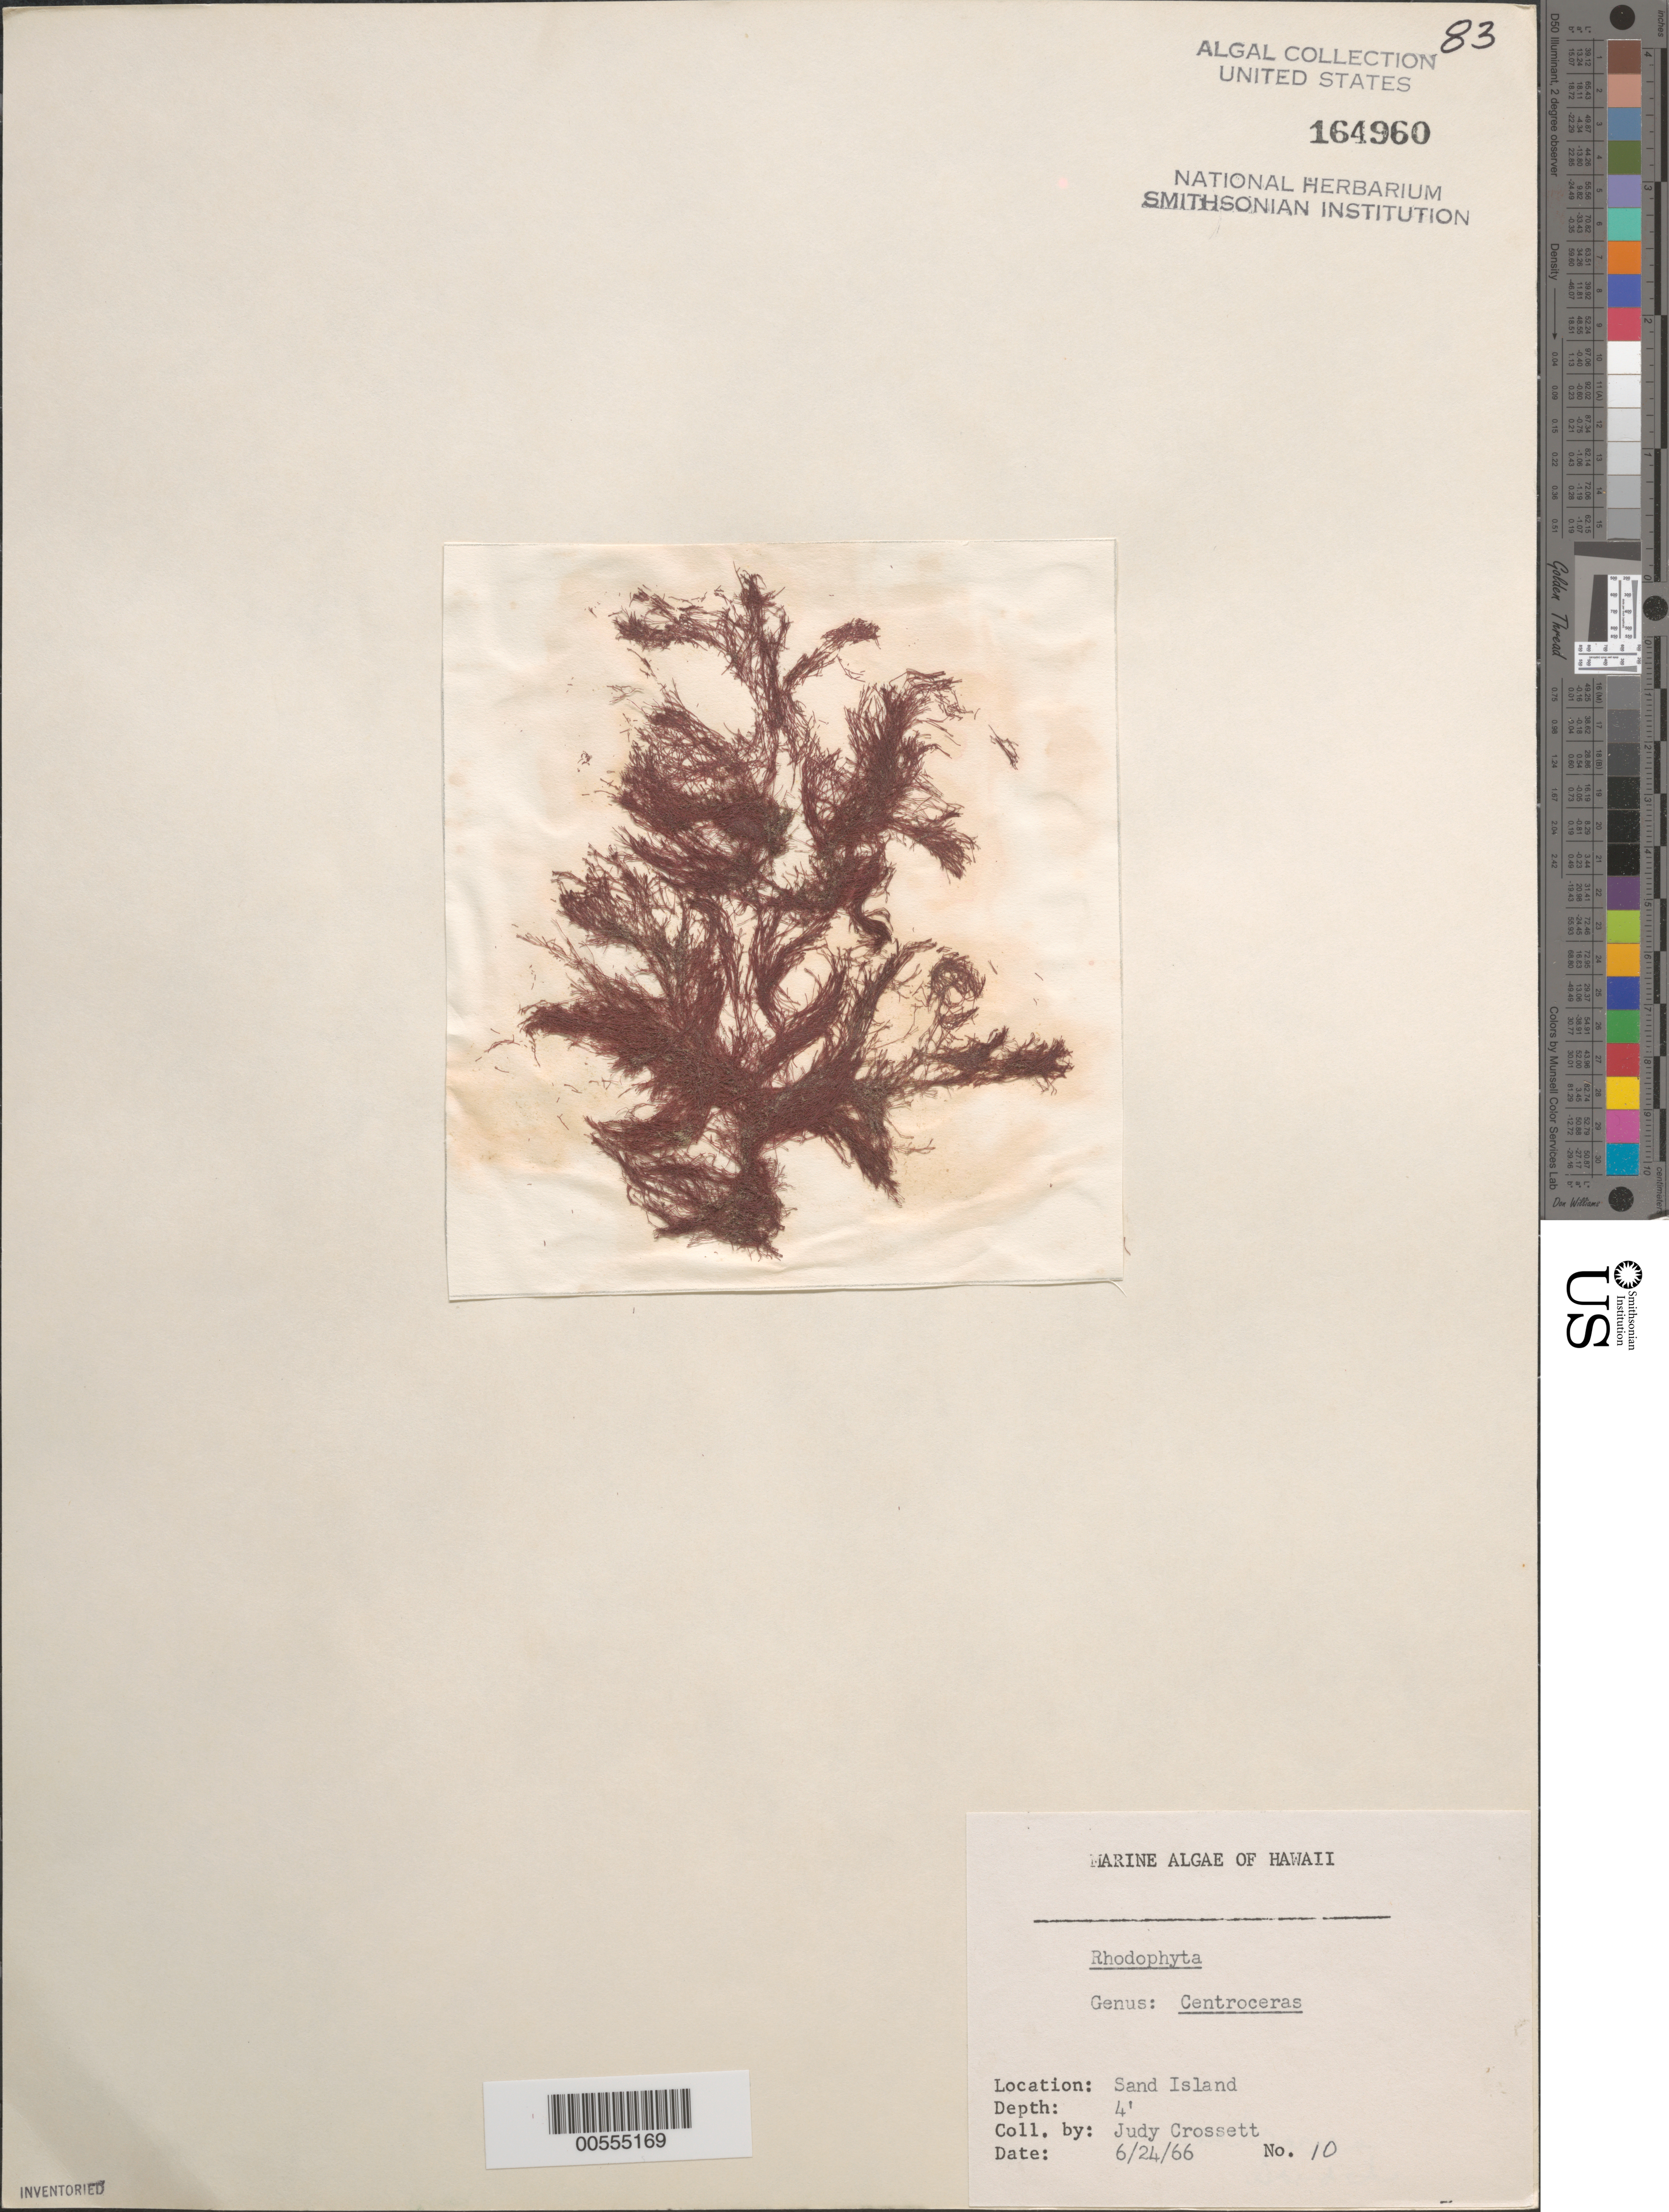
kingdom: Plantae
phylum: Rhodophyta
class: Florideophyceae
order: Ceramiales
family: Ceramiaceae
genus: Centroceras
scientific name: Centroceras sp.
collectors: J. Crossett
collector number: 10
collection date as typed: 24 Jun 1966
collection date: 1966-06-24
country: United States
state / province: Hawaii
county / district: Honolulu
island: Oahu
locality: Sand Island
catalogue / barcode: US 164960